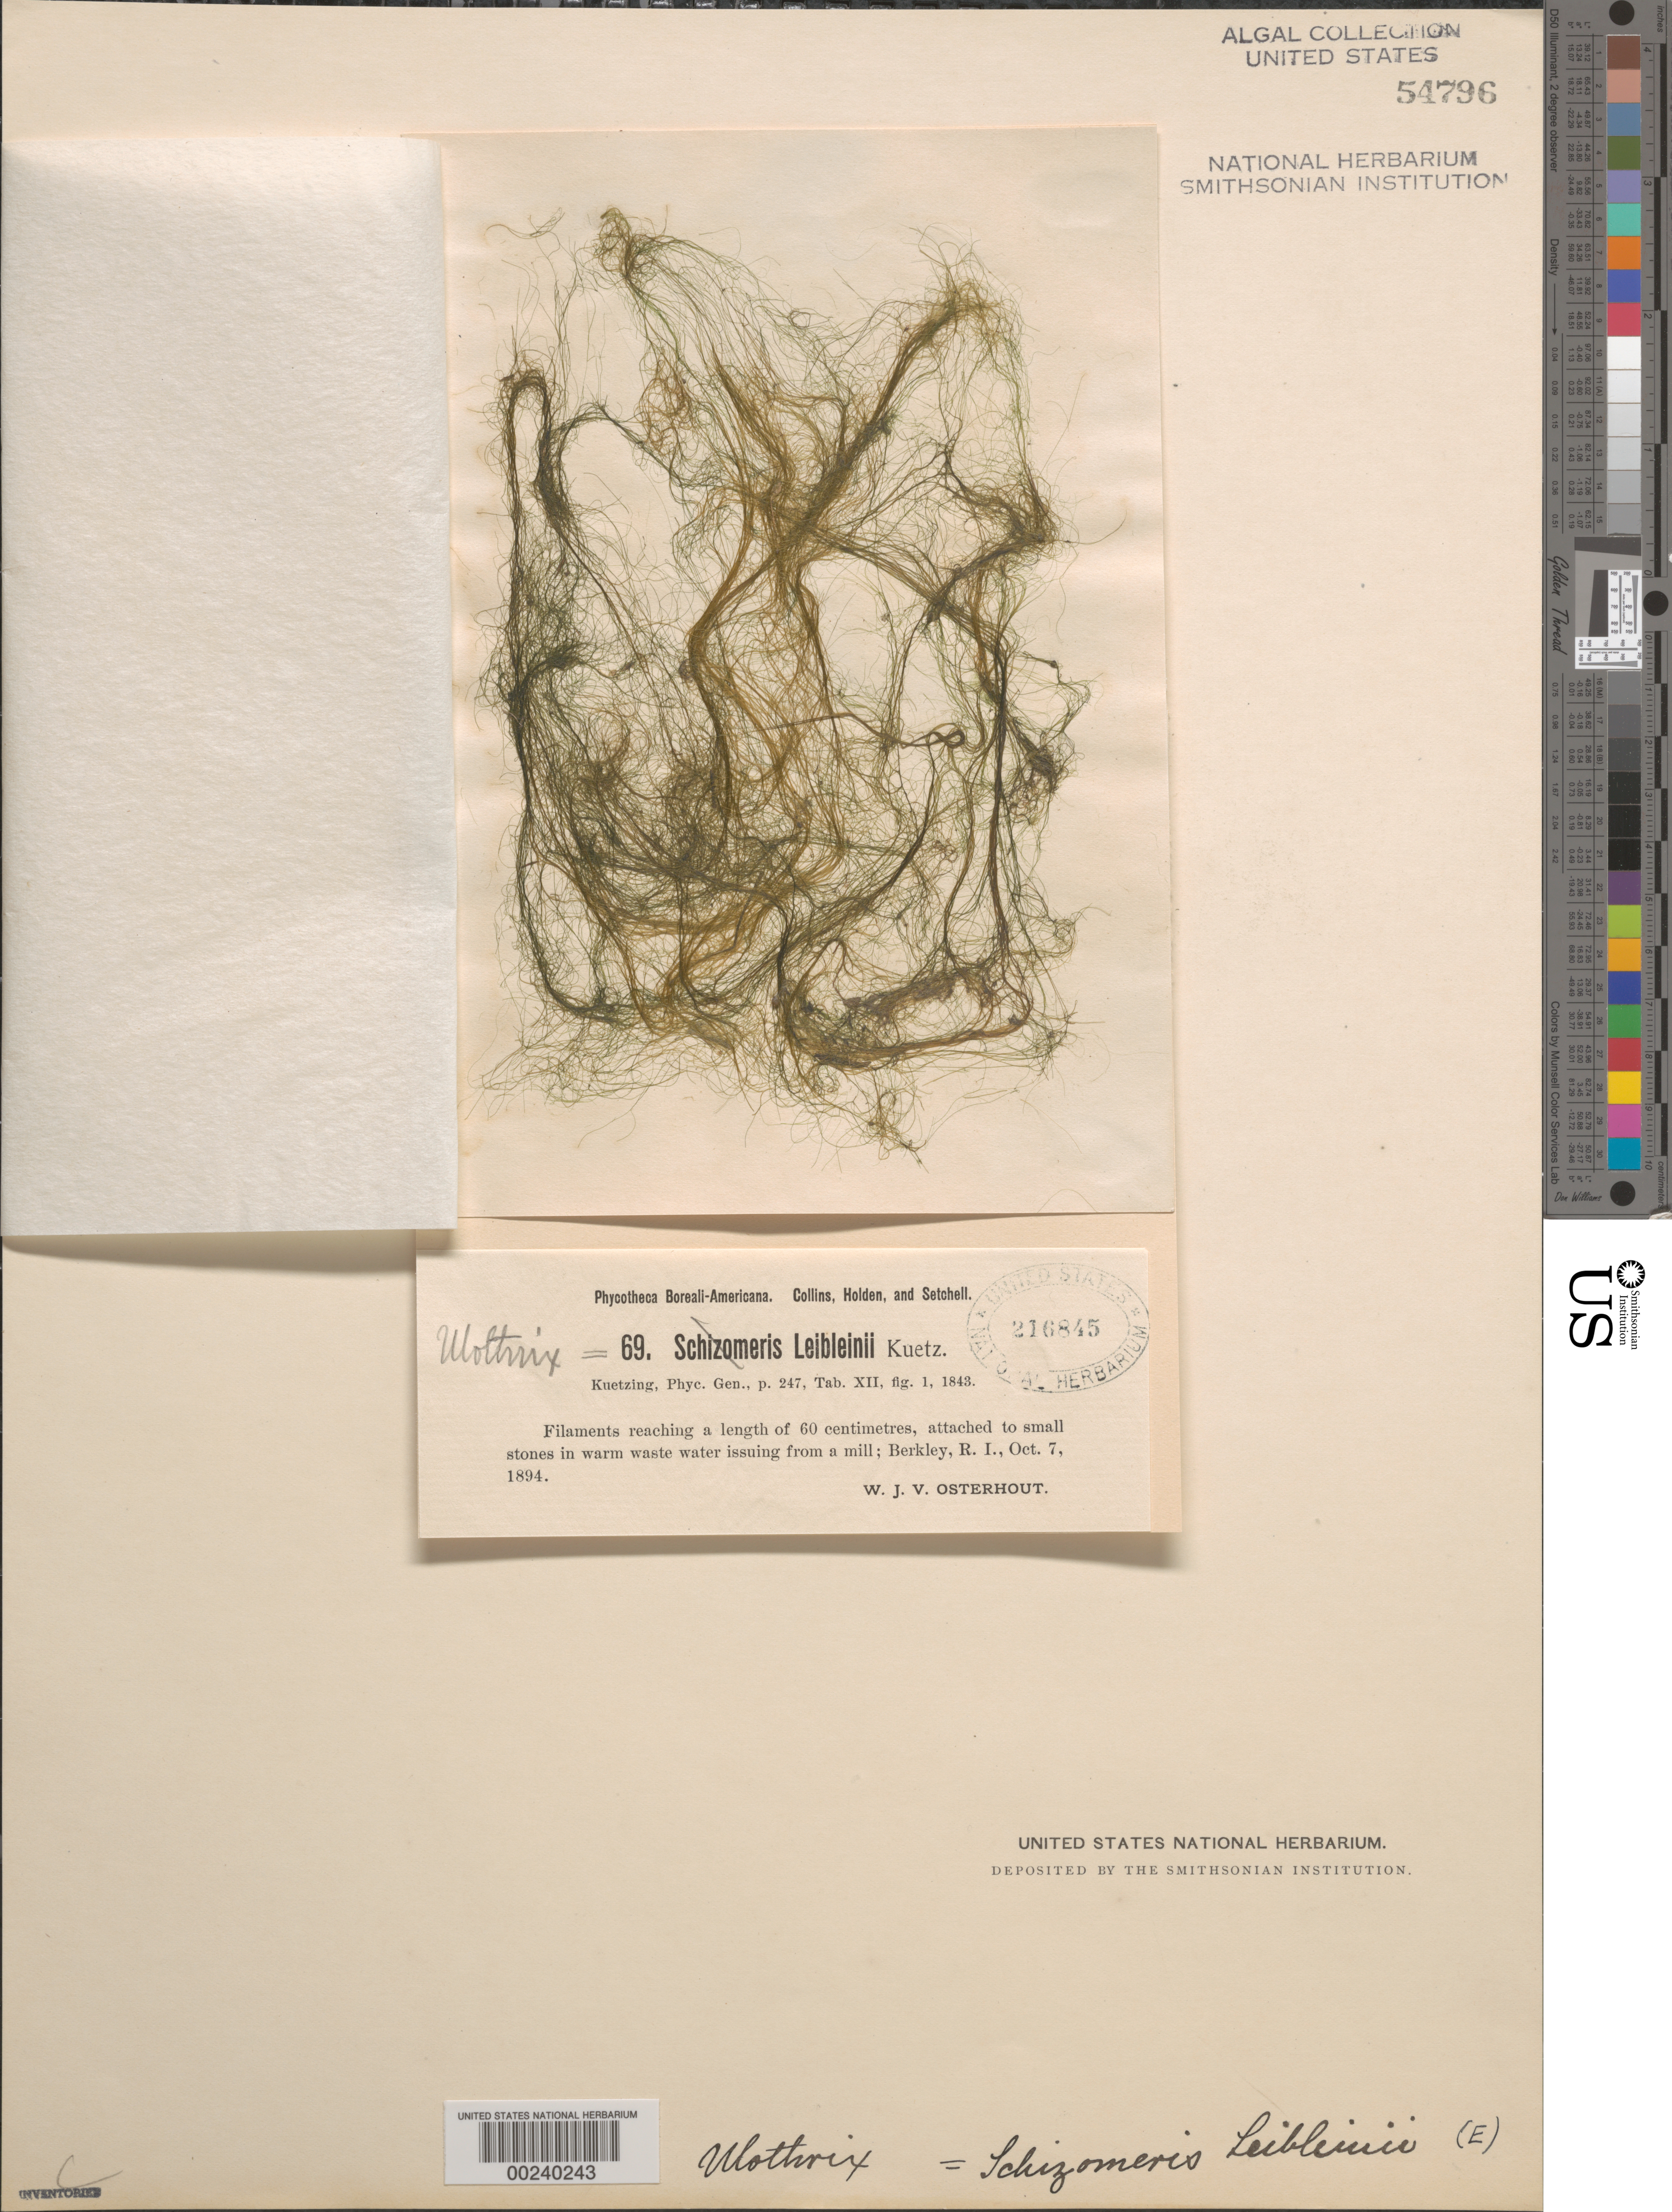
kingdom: Plantae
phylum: Chlorophyta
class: Ulvophyceae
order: Ulotrichales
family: Ulotrichaceae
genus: Ulothrix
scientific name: Ulothrix leibleinii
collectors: W. Osterhout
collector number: PB-A 69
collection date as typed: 07 Oct 1894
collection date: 1894-10-07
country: United States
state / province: Rhode Island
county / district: Providence County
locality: Berkeley (Berkley)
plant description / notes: Collins, Holden & Setchell, Phycotheca Boreali-Americana, as Schizomeris leibleinii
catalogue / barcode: US 54796